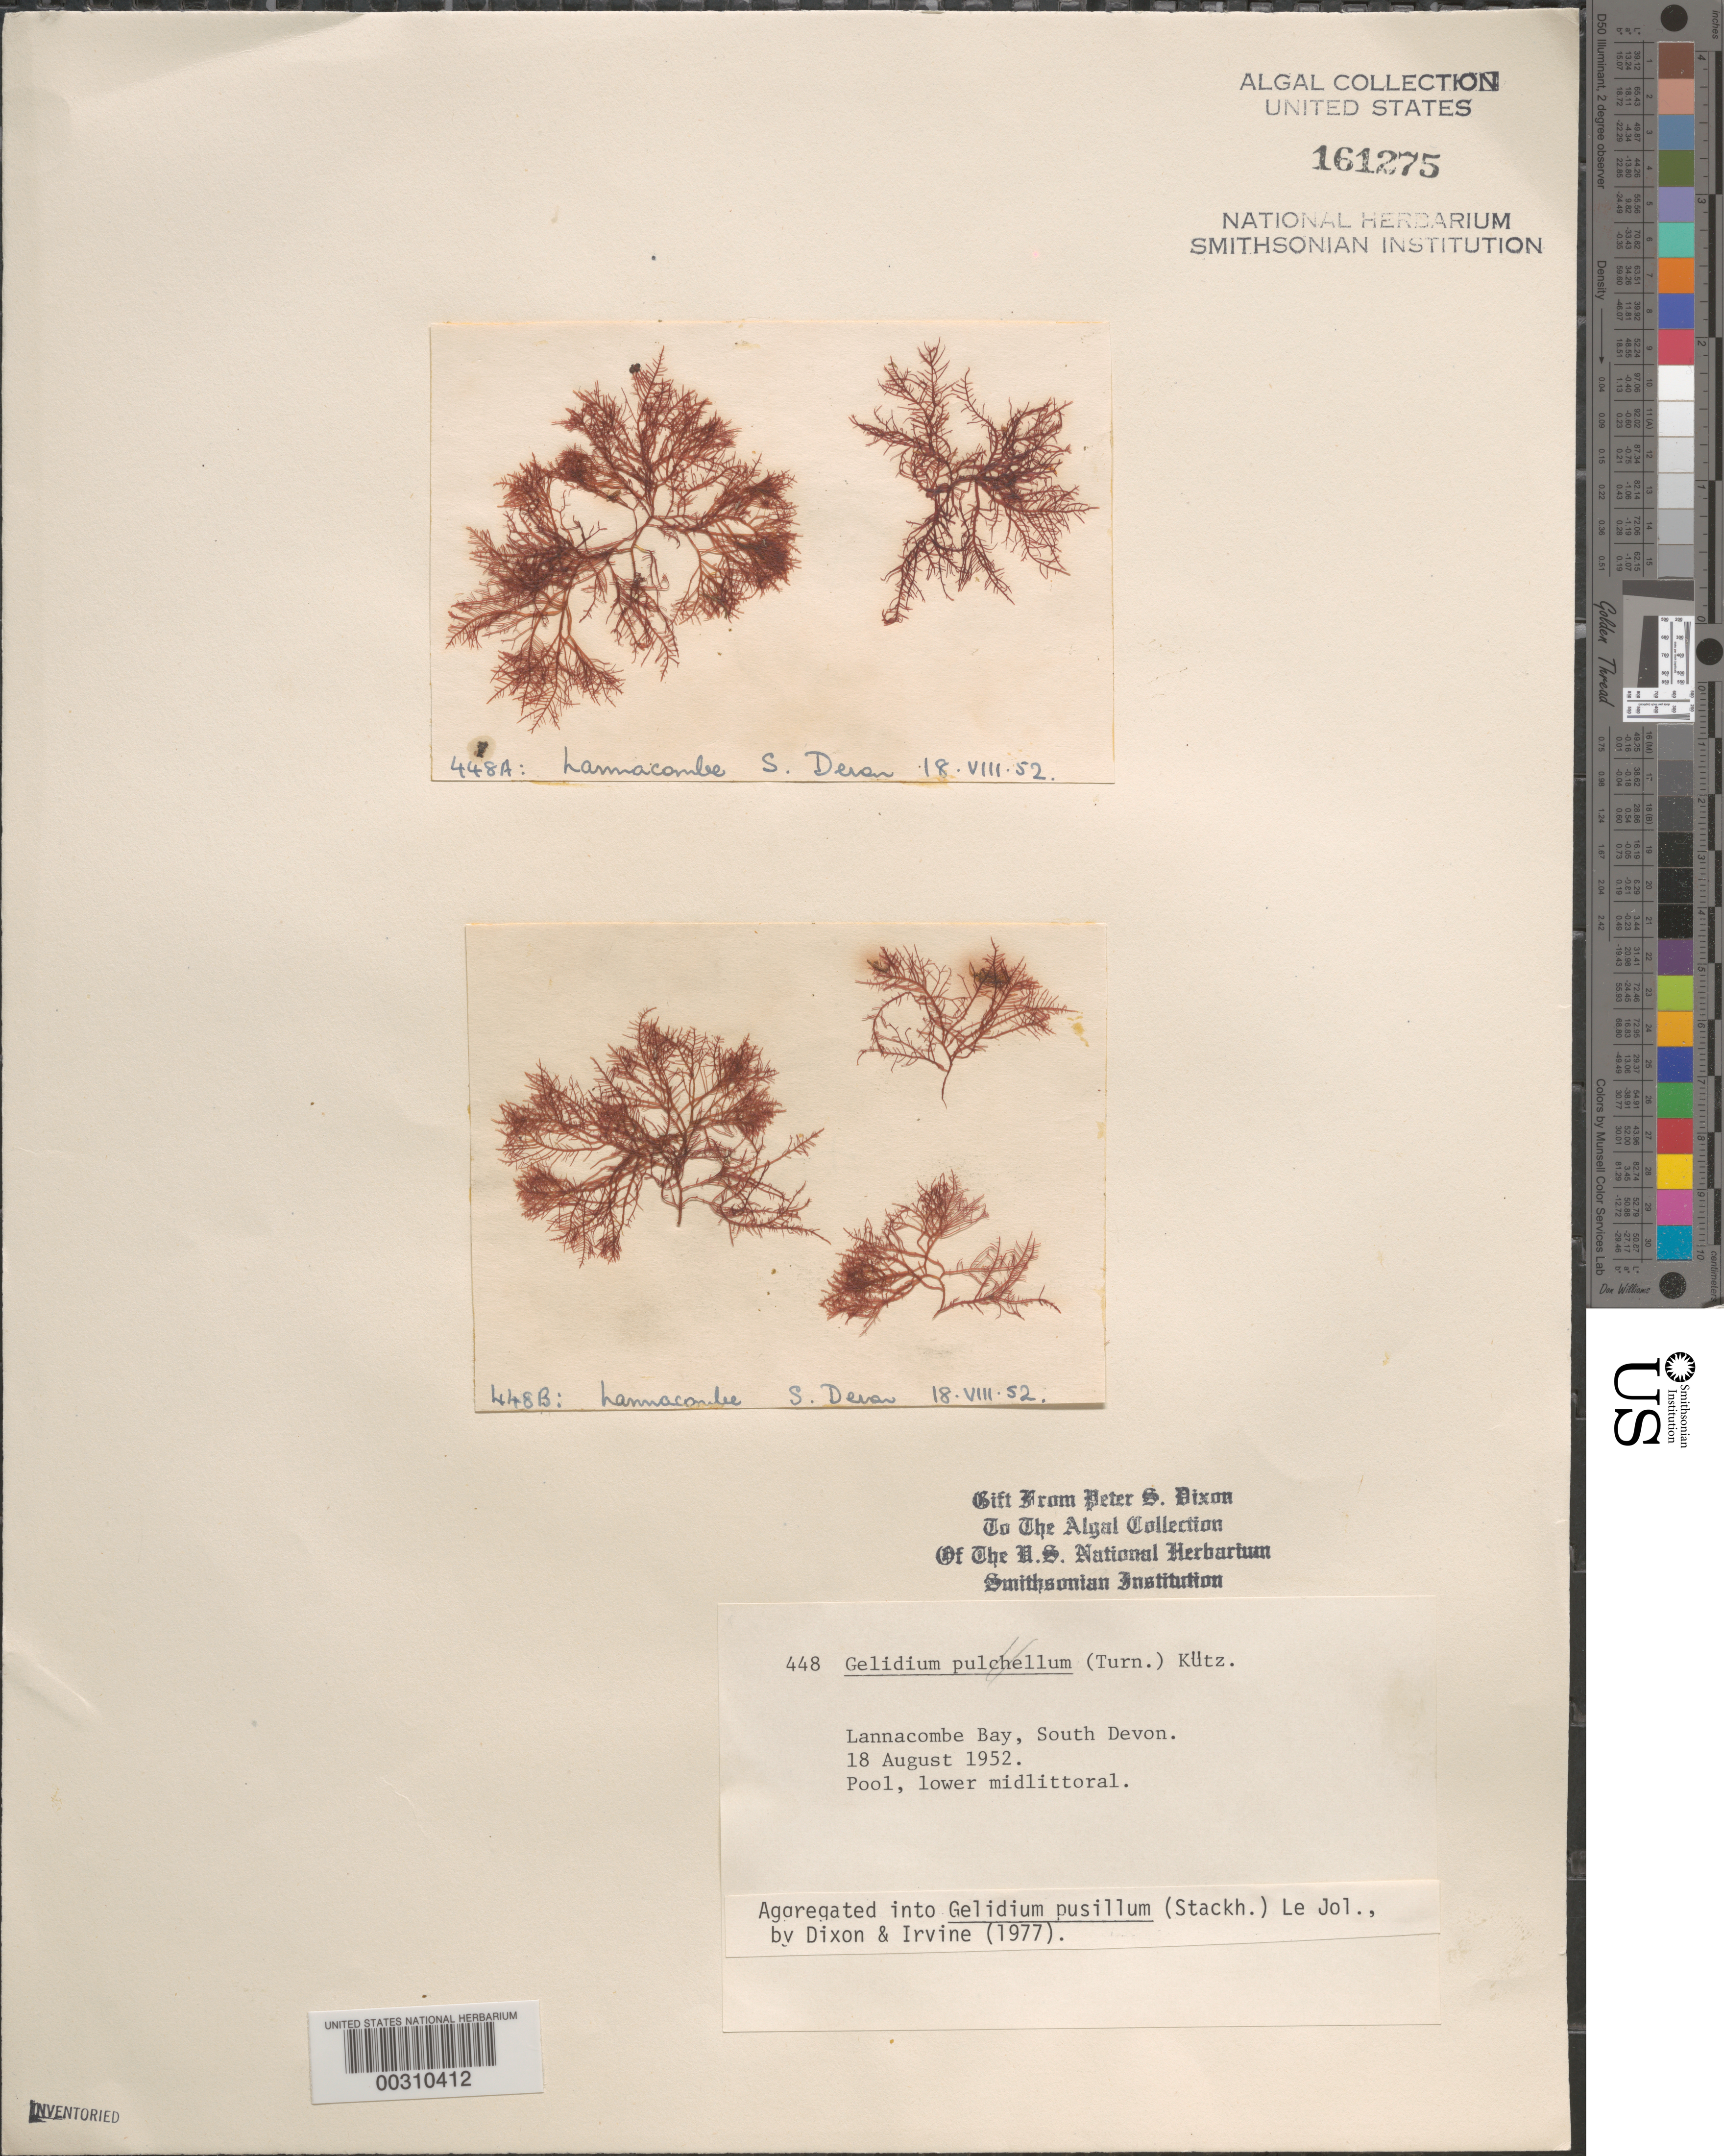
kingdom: Plantae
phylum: Rhodophyta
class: Florideophyceae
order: Gelidiales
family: Gelidiaceae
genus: Gelidium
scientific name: Gelidium pusillum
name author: (Stackh.) Le Jol.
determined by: Dixon, P. S.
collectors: P. S. Dixon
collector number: PSD 448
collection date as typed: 18 Aug 1952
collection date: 1952-08-18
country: United Kingdom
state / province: England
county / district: Devon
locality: Lannacombe Bay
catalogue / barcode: US 161275